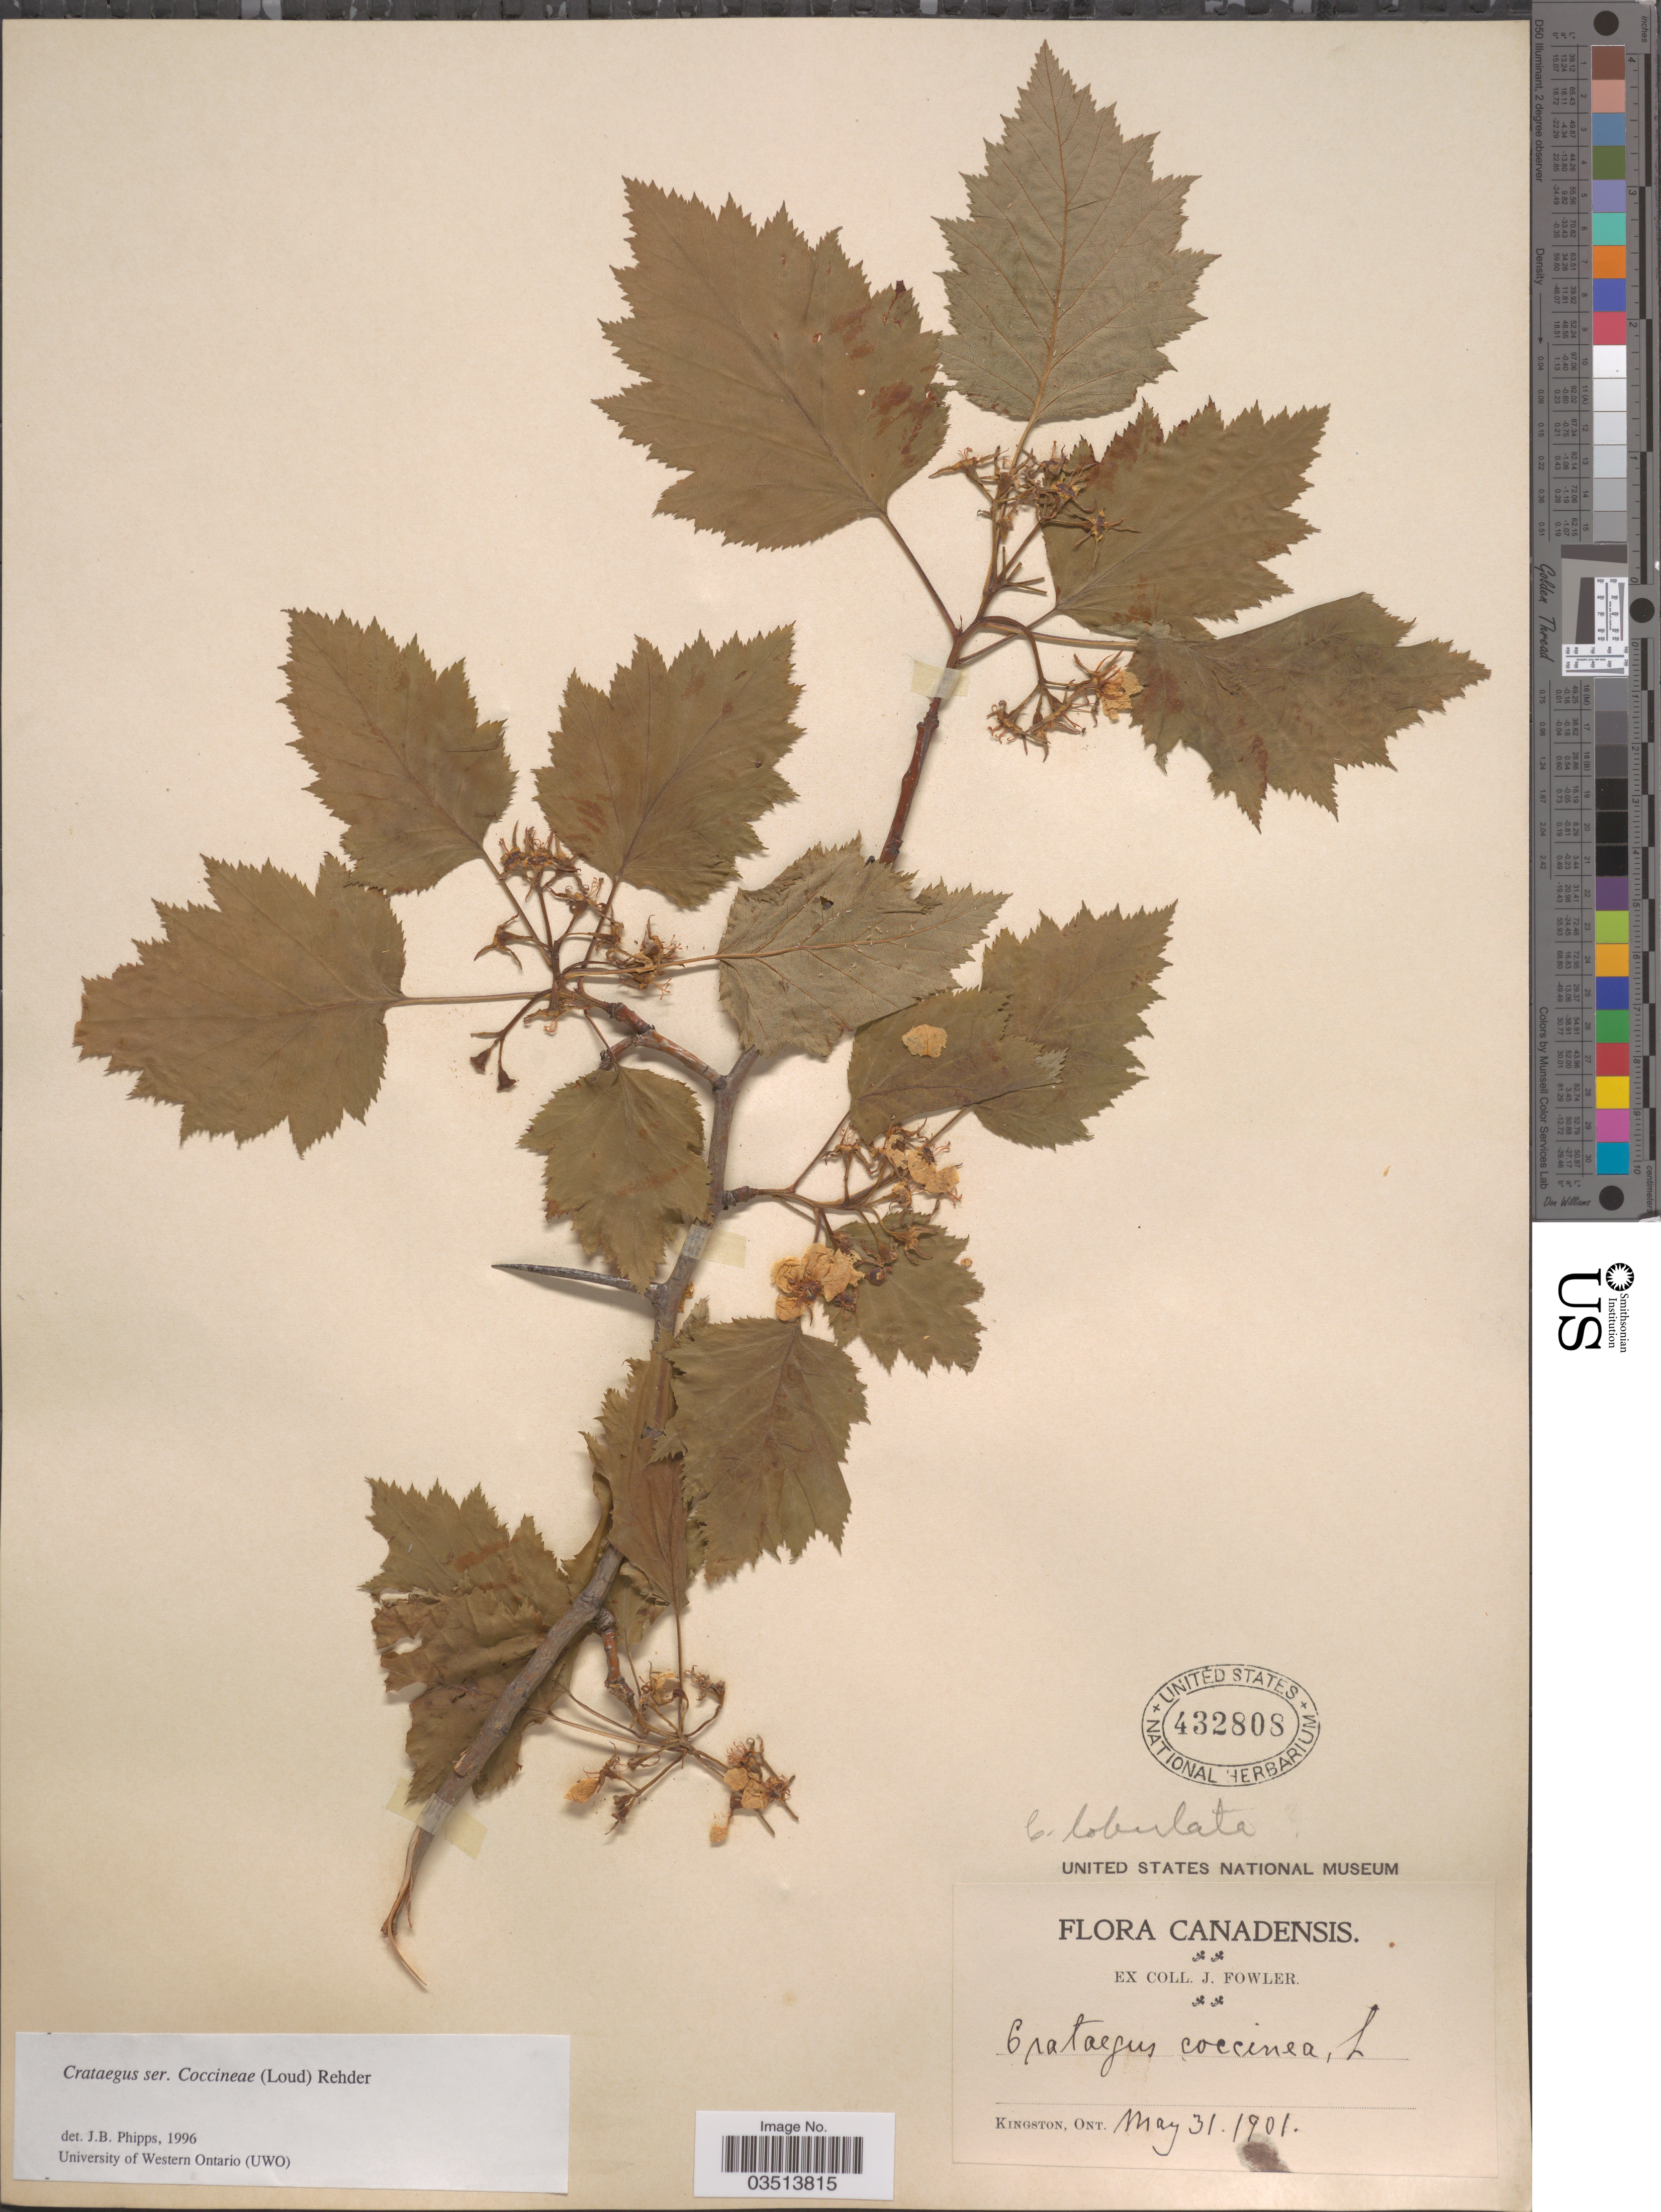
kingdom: Plantae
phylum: Tracheophyta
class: Magnoliopsida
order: Rosales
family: Rosaceae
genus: Crataegus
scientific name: Crataegus coccinea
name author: Ashe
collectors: J. Fowler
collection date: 1901-05-31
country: Canada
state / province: Ontario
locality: Kingston.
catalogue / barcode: US 432808